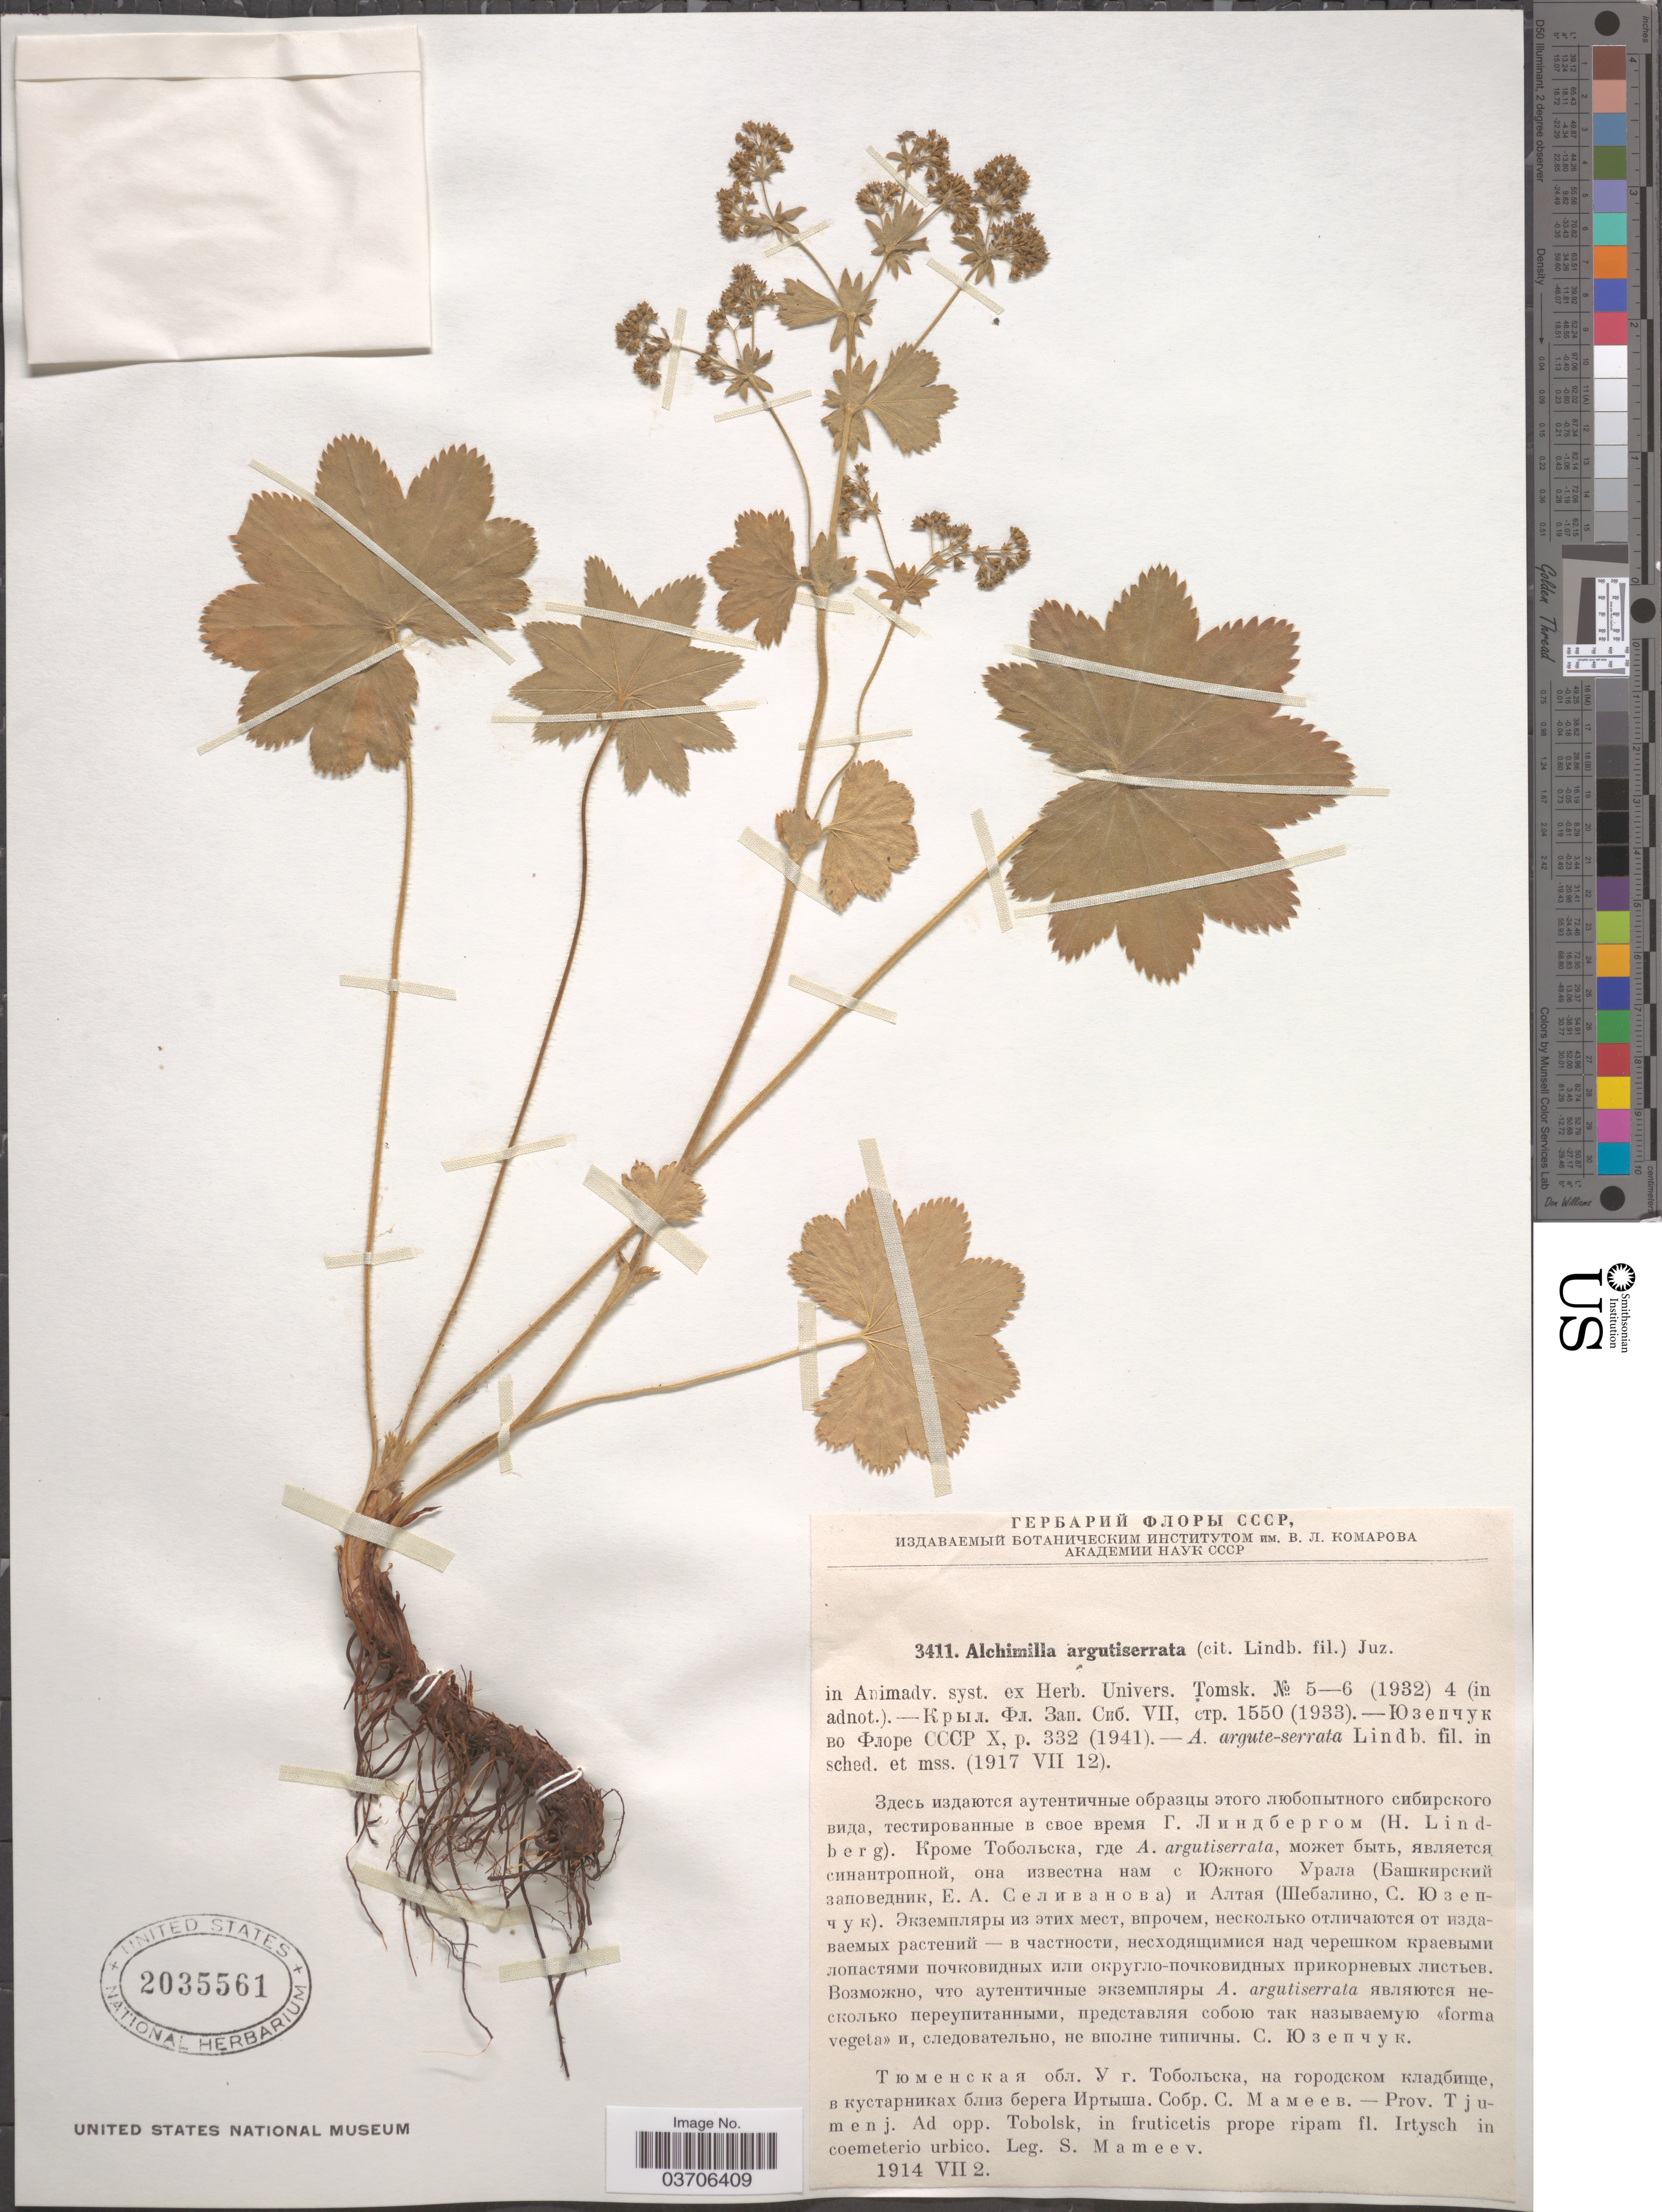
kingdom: Plantae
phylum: Tracheophyta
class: Magnoliopsida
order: Rosales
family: Rosaceae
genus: Alchemilla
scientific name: Alchemilla argutiserrata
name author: H. Lindb. ex Juz.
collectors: S. Mameev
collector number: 3411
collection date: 1914-07-02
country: Russian Federation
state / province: Tyumen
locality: Prov. Tjumenj. Ad opp. Tobolsk.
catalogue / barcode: US 2035561